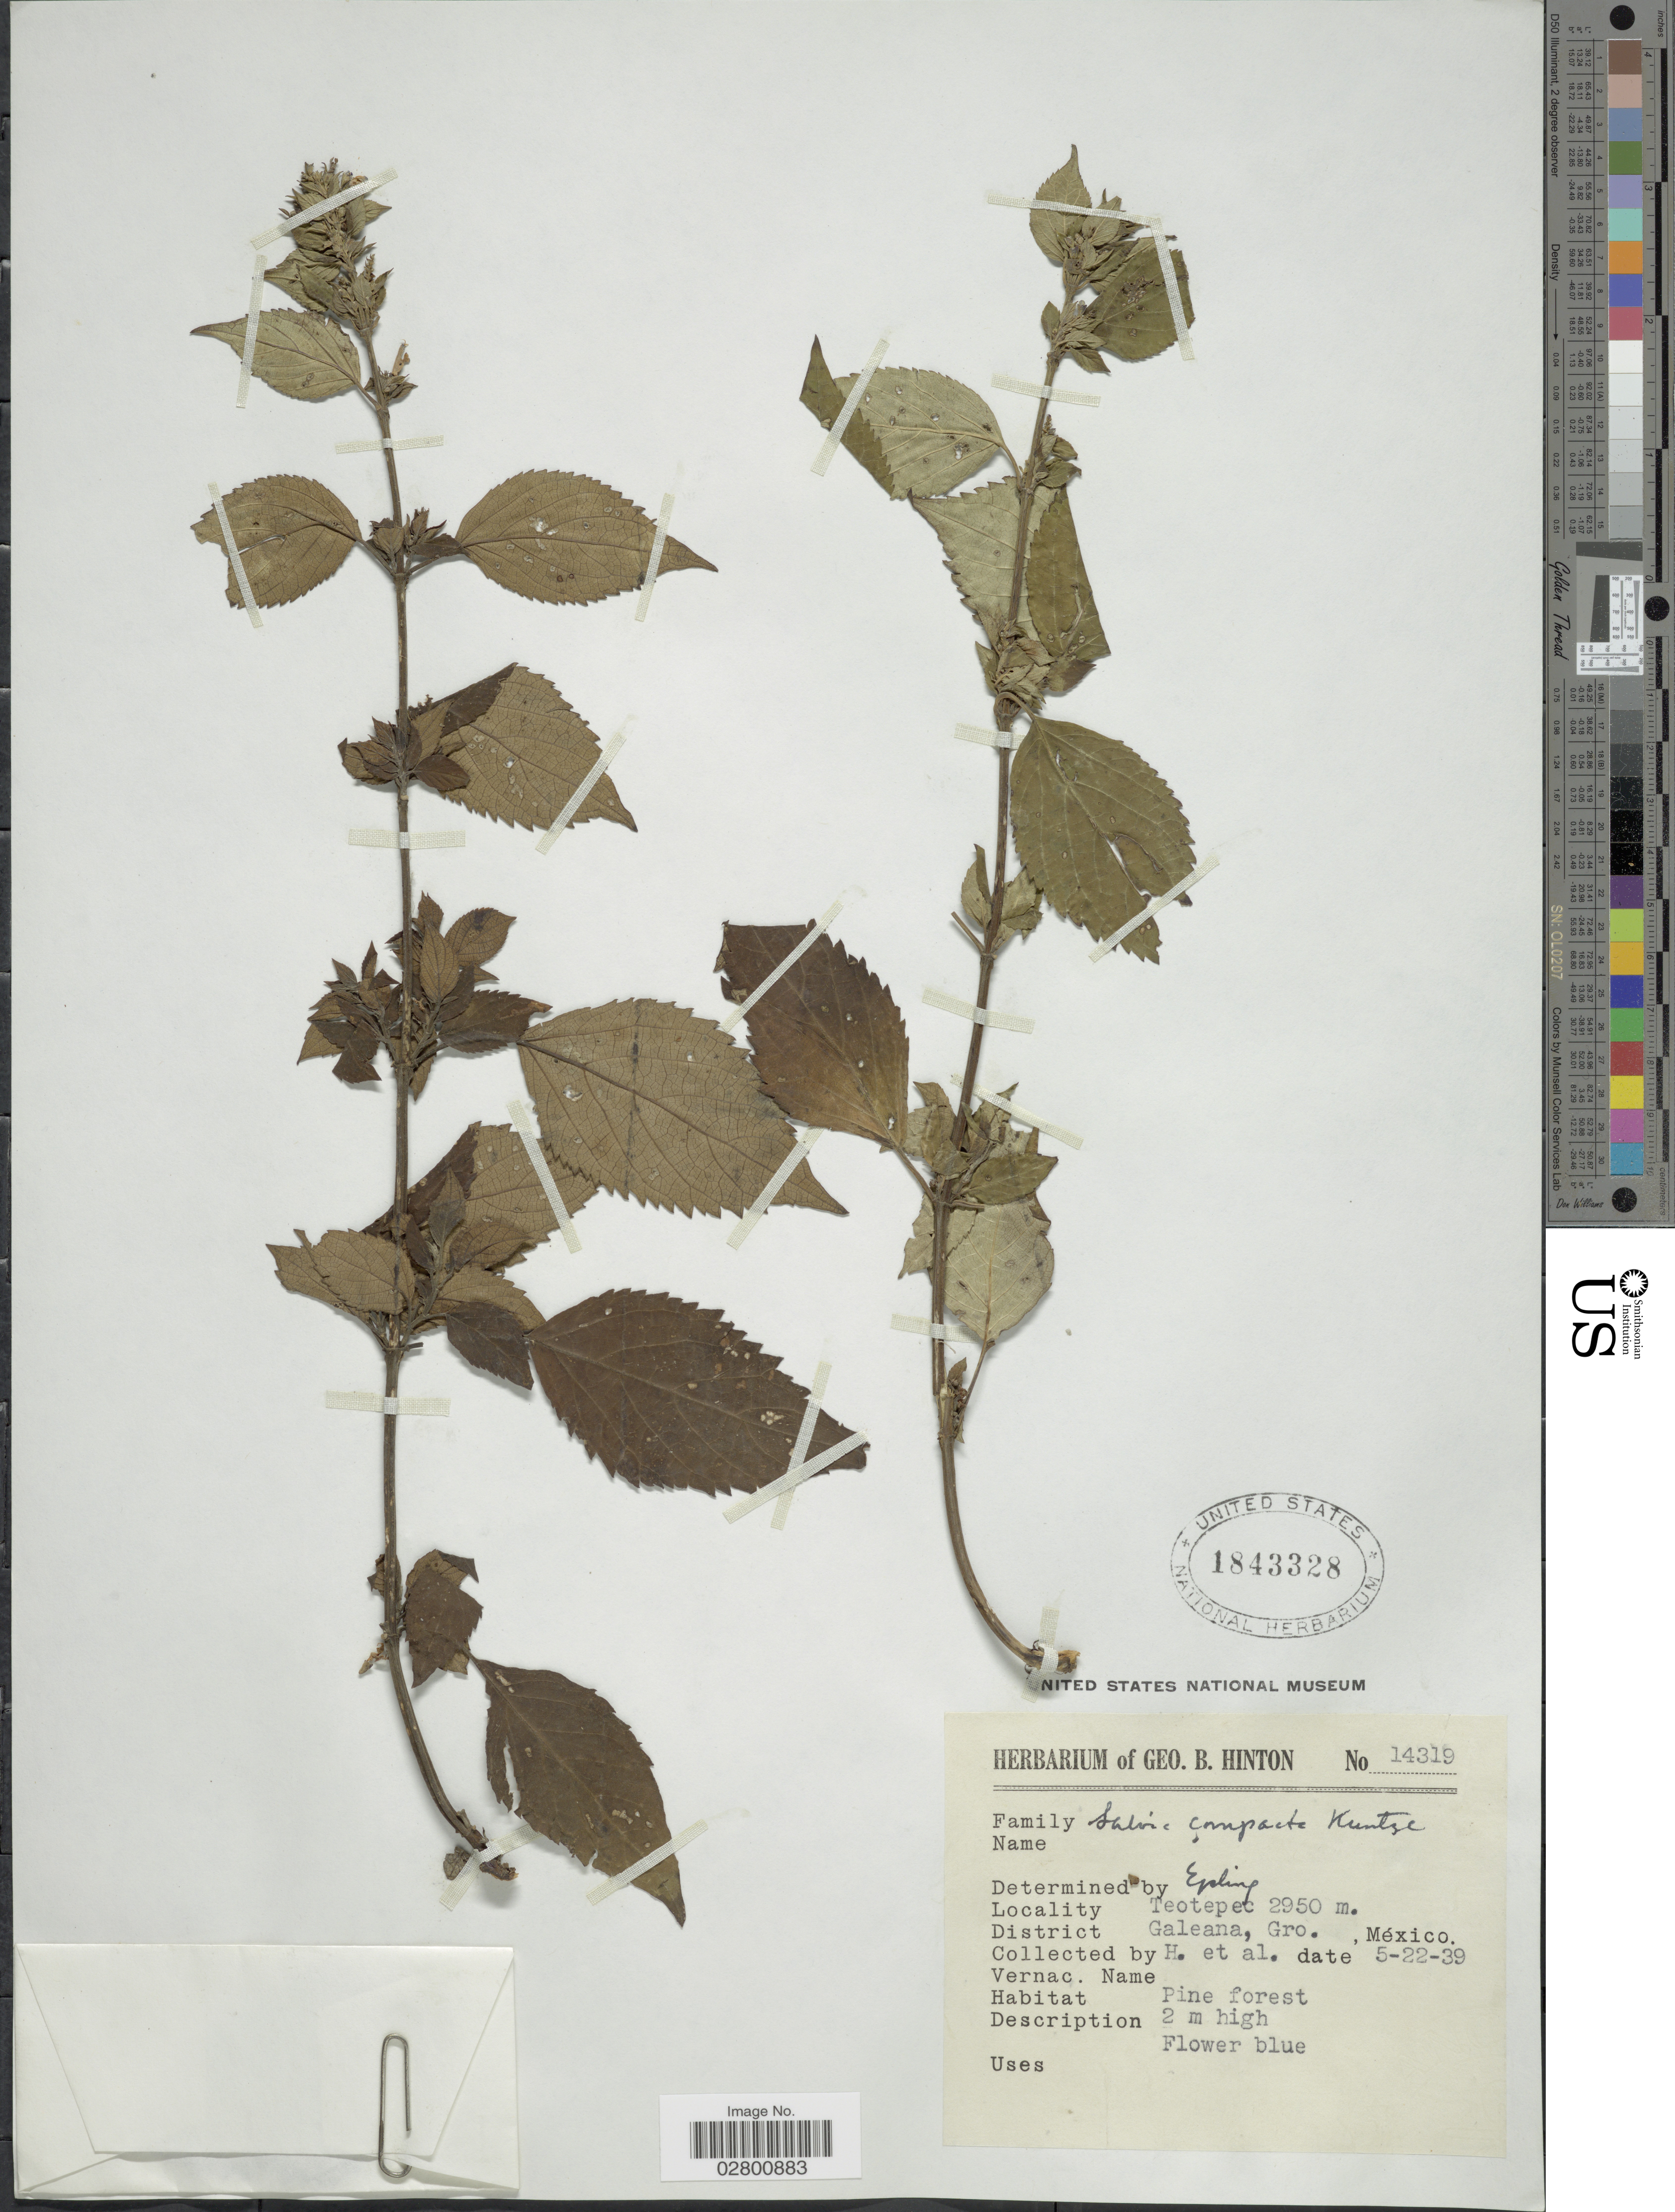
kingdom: Plantae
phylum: Tracheophyta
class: Magnoliopsida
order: Lamiales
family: Lamiaceae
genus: Salvia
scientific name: Salvia compacta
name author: Kuntze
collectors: G. B. Hinton & et al.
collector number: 14319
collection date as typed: Transcribed d/m/y: 22/5/39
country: Mexico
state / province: Guerrero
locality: Teotepec. Galeana, Gro.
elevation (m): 2950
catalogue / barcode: US 1843328